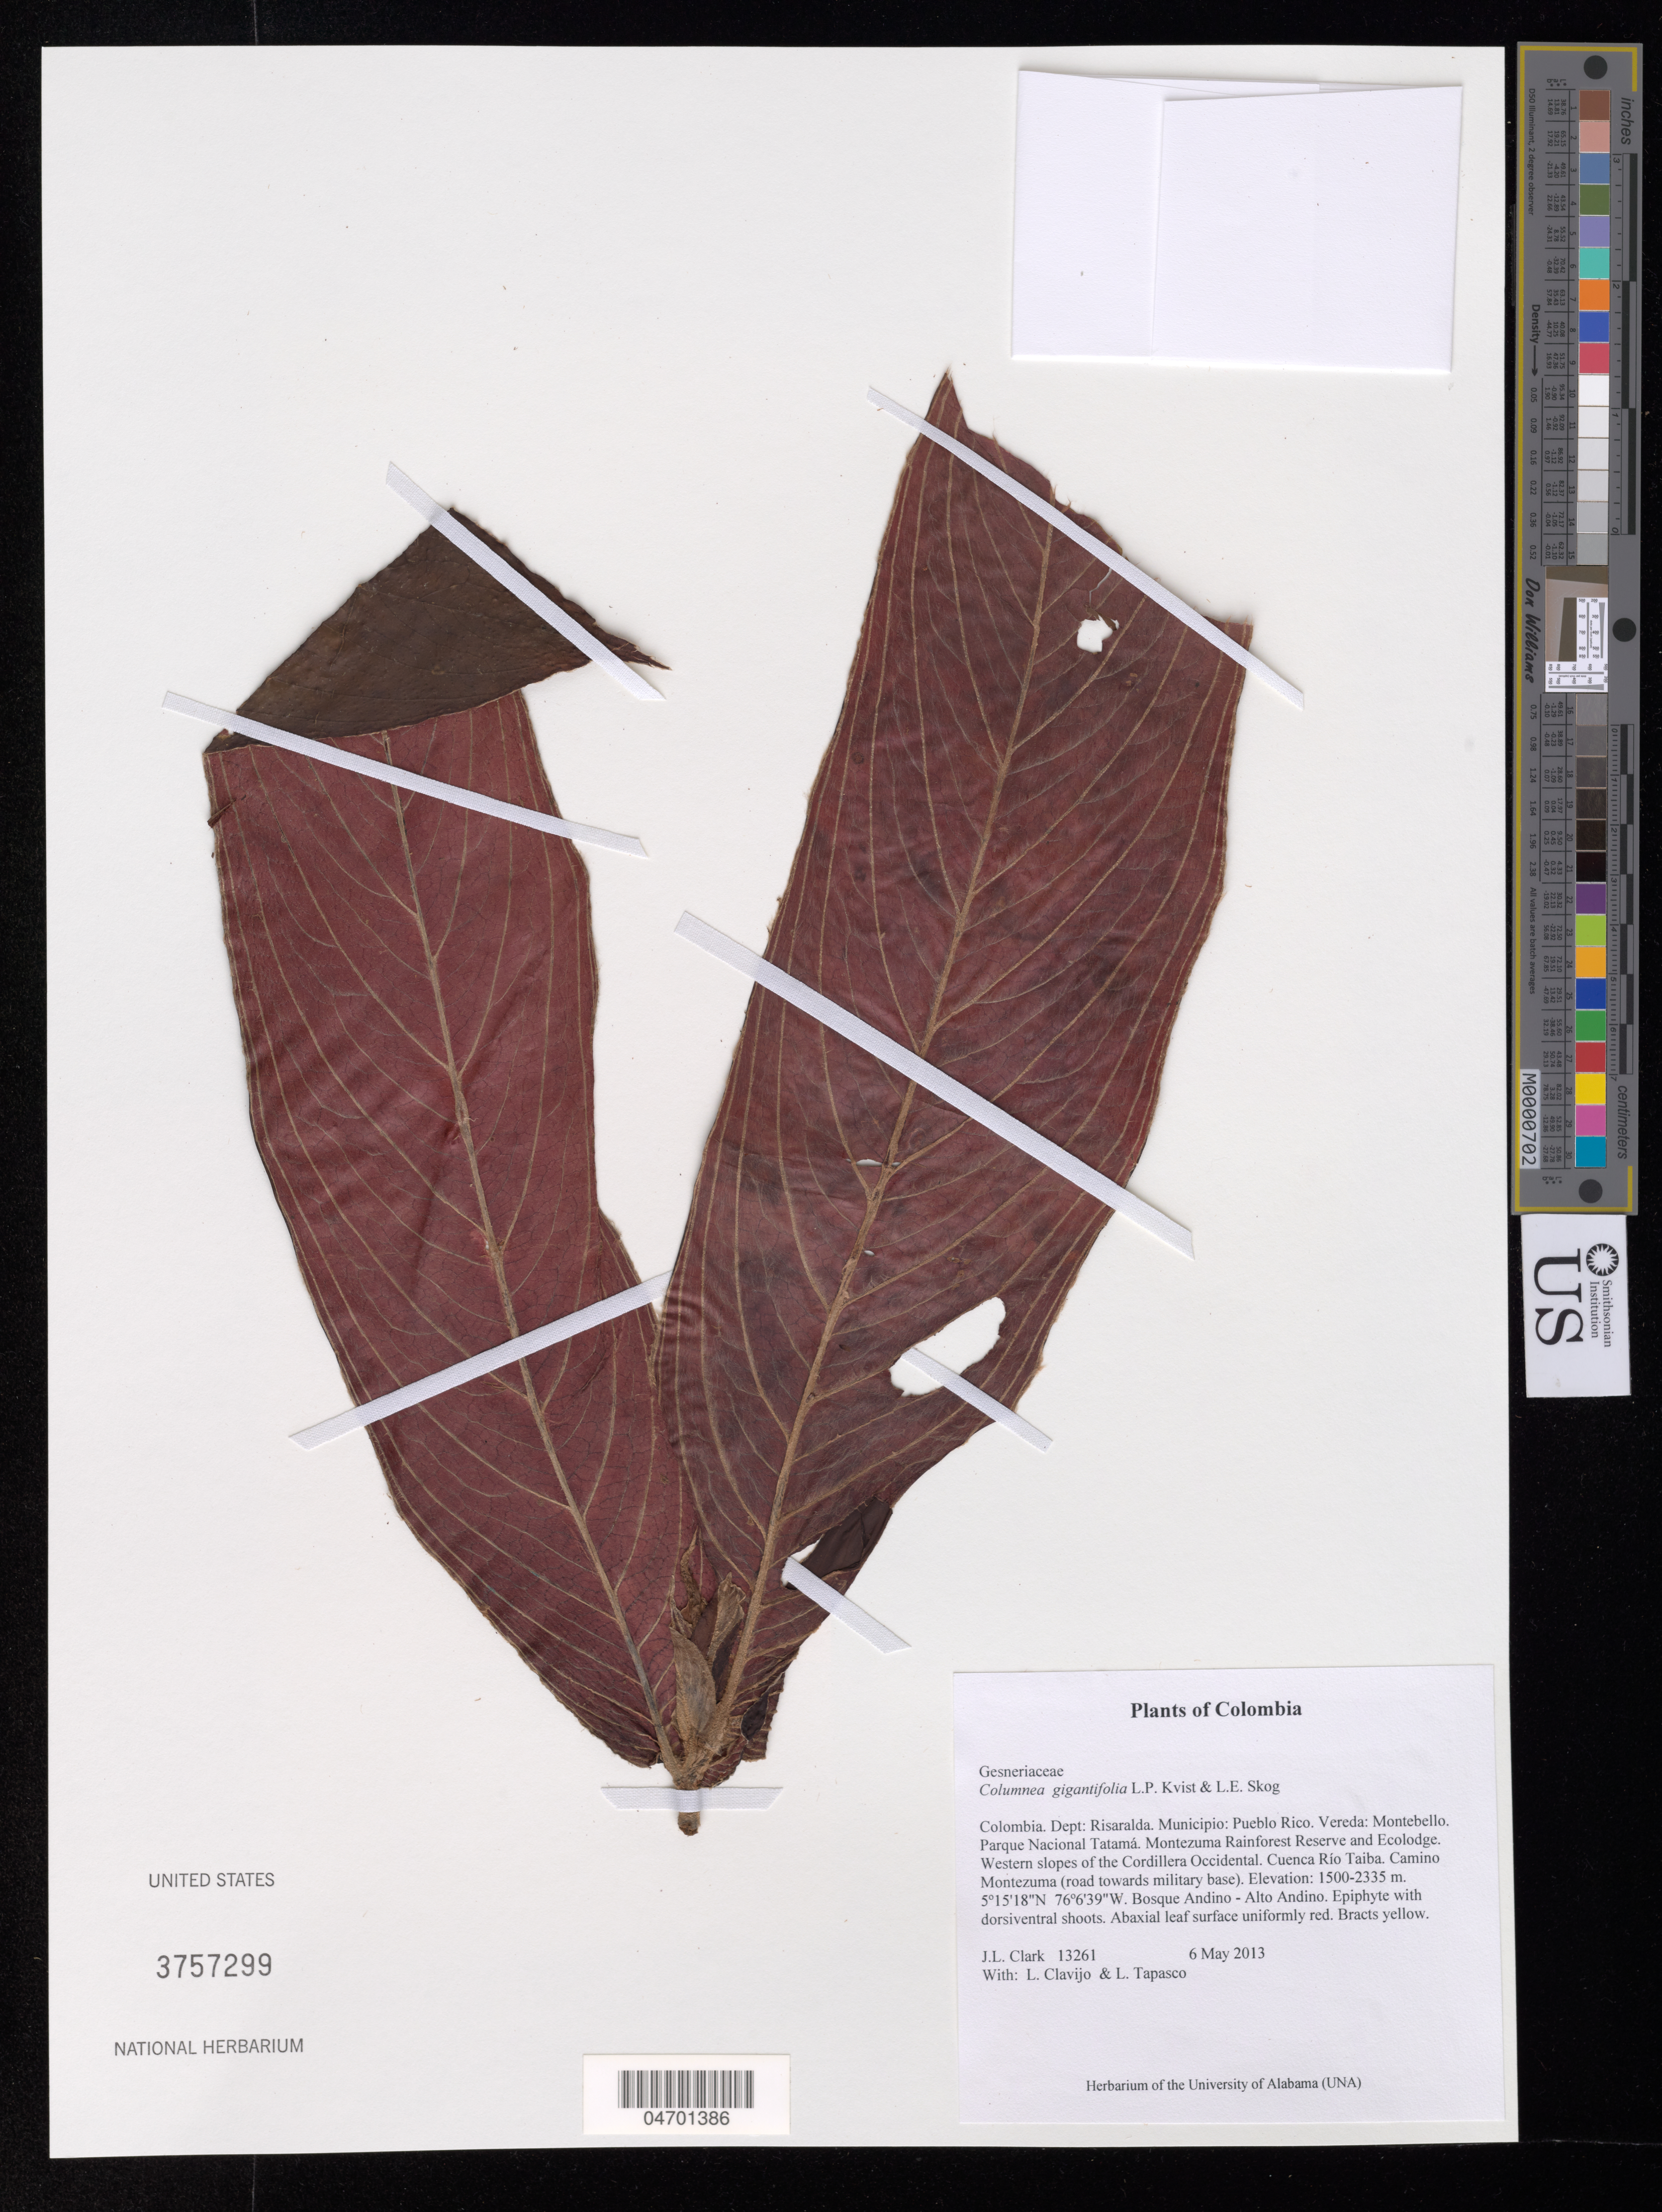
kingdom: Plantae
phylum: Tracheophyta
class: Magnoliopsida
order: Lamiales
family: Gesneriaceae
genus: Columnea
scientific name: Columnea gigantifolia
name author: L.P. Kvist & L.E. Skog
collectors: J. L. Clark, L. Clavijo & D. Olstein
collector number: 13261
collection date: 2013-05-06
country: Colombia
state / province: Risaralda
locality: Dept: Risaralda. Municipio: Pueblo Rico. Vereda: Montebello. Parque Nacional Tatamá. Montezuma Rainforest Reserve and Ecolodge. Western slopes of the Cordillera Occidental. Cuenca Río Taiba. Camino Montezuma (road towards military base). Bosque Andino.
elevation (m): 1500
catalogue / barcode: US 3757299